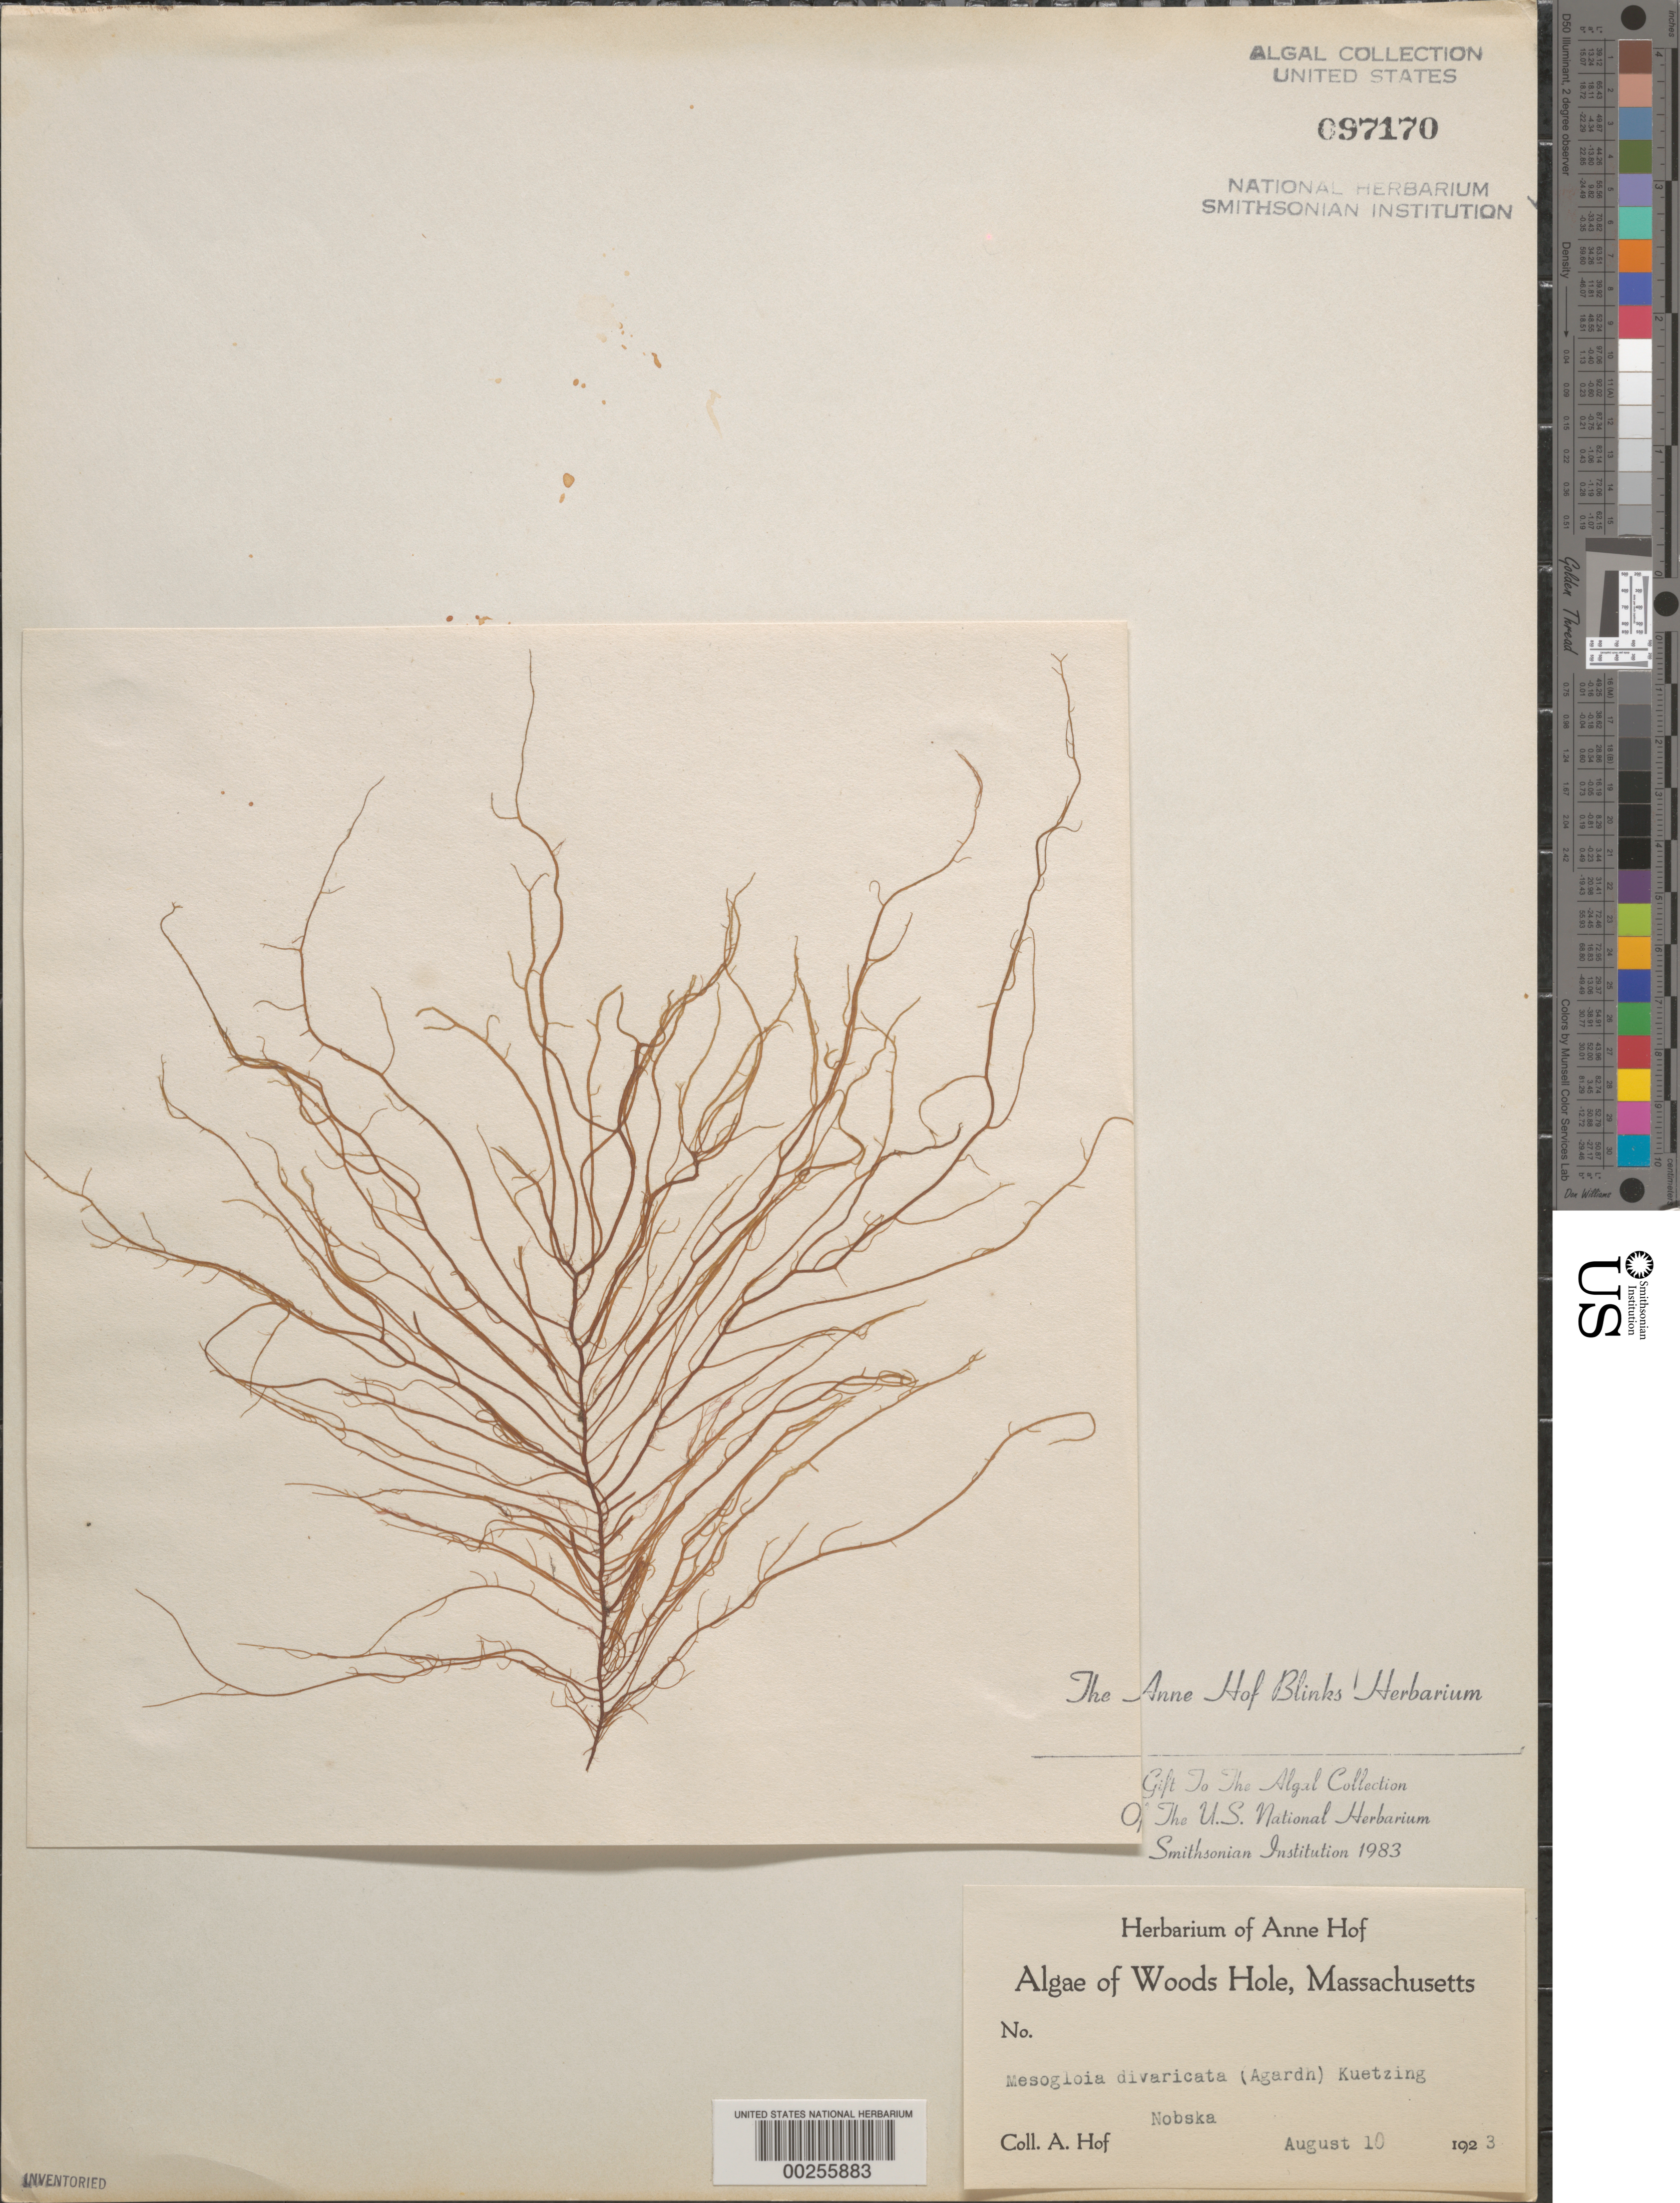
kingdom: Plantae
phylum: Rhodophyta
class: Florideophyceae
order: Nemaliales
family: Liagoraceae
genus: Helminthora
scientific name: Helminthora divaricata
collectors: A. Blinks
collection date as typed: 10 Aug 1923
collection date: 1923-08-10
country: United States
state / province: Massachusetts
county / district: Barnstable County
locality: Nobska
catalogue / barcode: US 97170